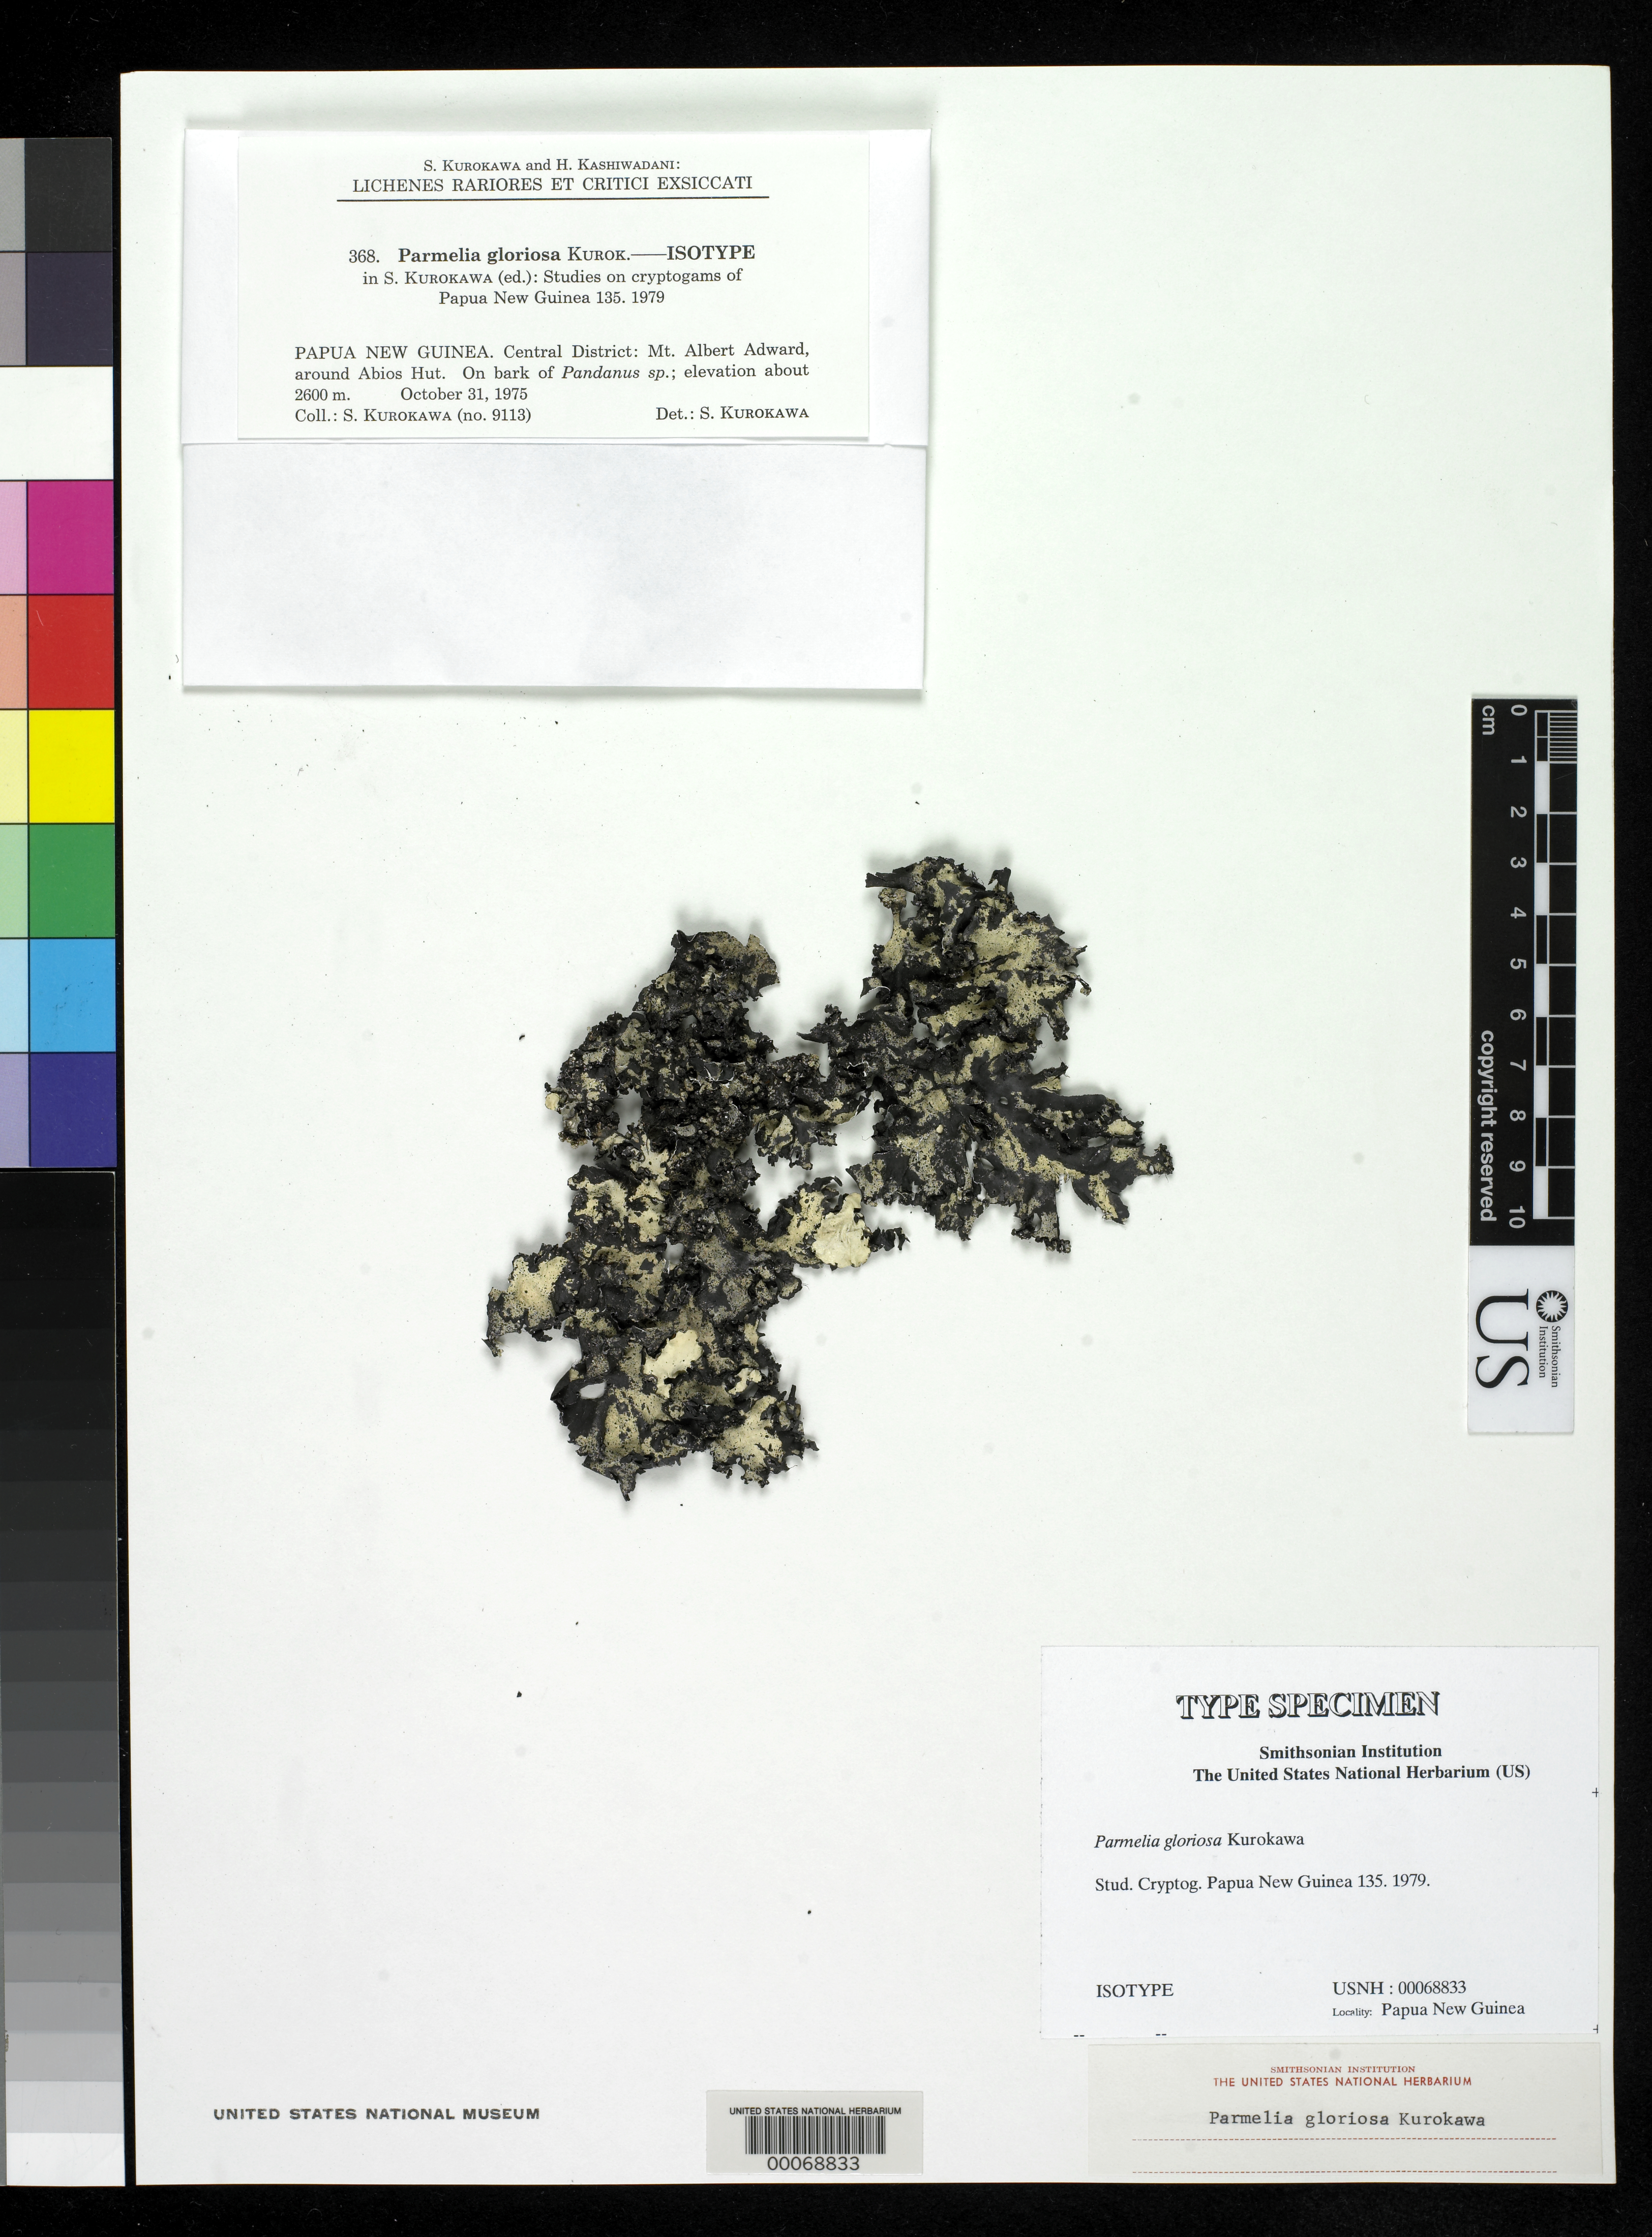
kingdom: Fungi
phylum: Ascomycota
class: Lecanoromycetes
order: Lecanorales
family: Parmeliaceae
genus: Parmelia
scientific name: Parmelia gloriosa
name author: Kurok.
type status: Isotype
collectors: S. Kurokawa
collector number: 9113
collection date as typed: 31 Oct 1975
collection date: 1975-10-31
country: Papua New Guinea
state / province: Central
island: New Guinea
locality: Mt. Albert Edward, around Abios Hut.